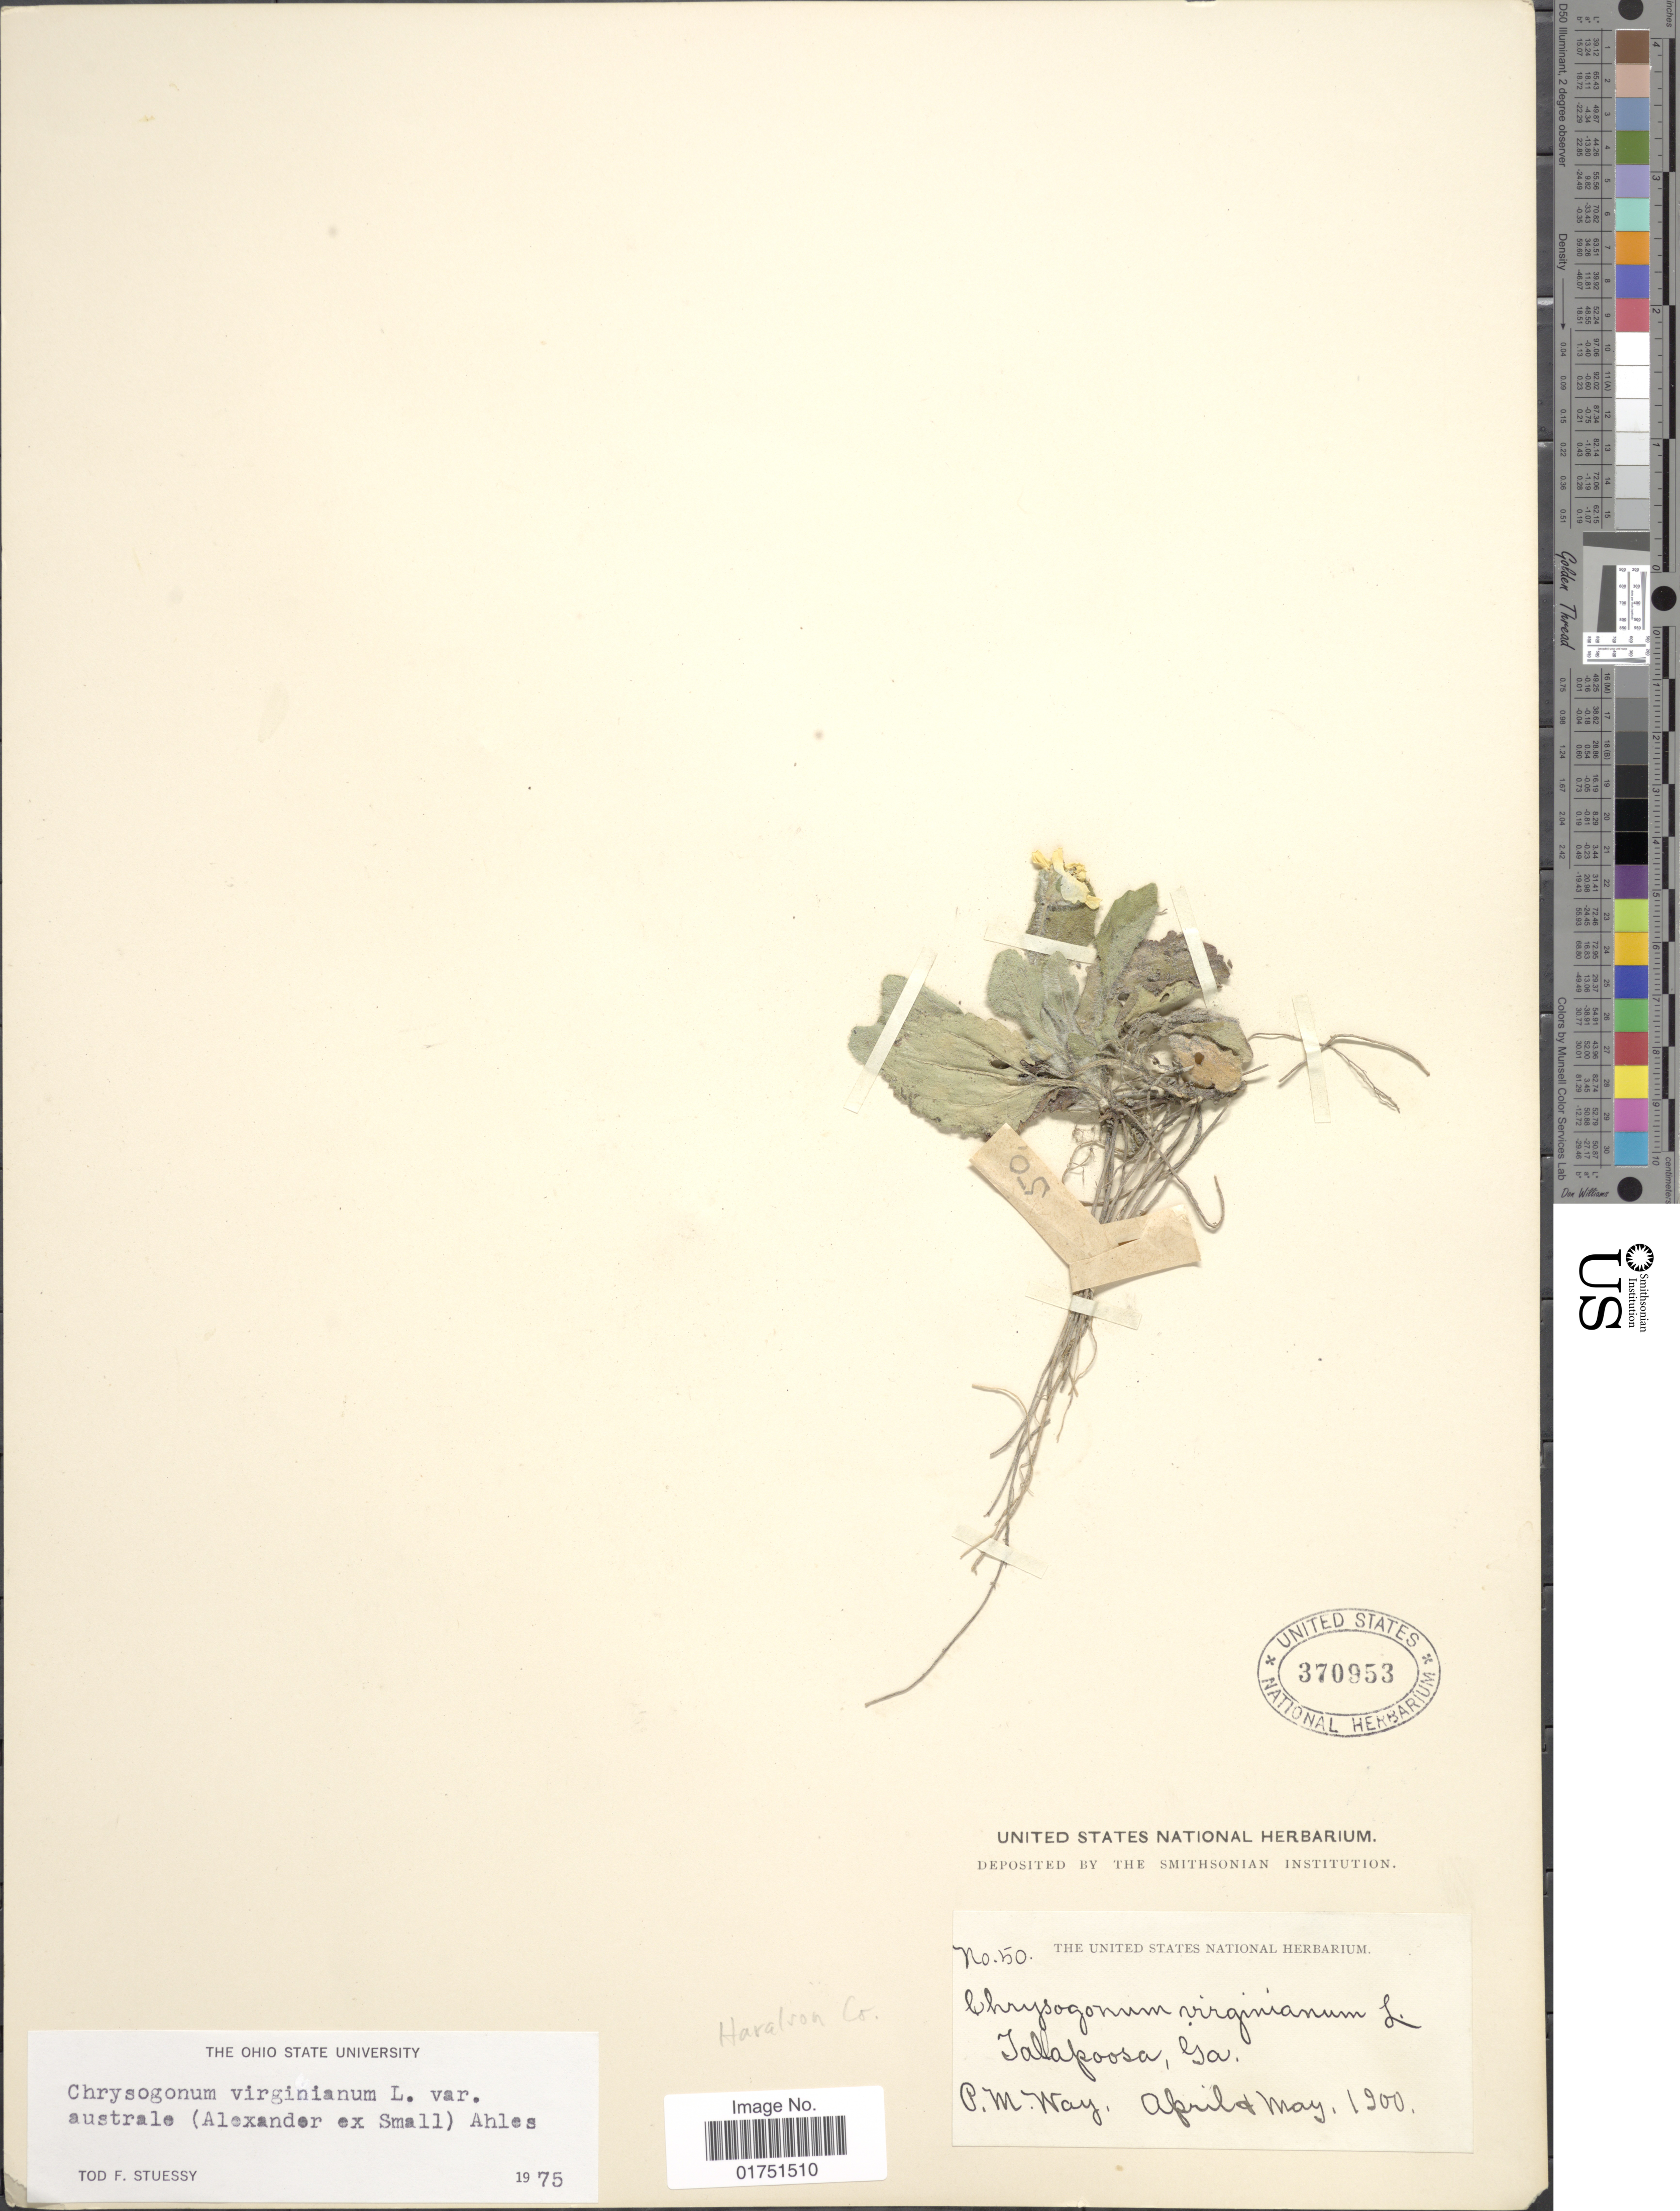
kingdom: Plantae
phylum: Tracheophyta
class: Magnoliopsida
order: Asterales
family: Asteraceae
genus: Chrysogonum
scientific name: Chrysogonum virginianum var. australe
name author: (Alexander ex Small) Ahles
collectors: P. Way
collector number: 50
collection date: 1900-04/1900-05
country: United States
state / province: Georgia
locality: Talapoosa, Ga. Haralson Co.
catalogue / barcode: US 370953